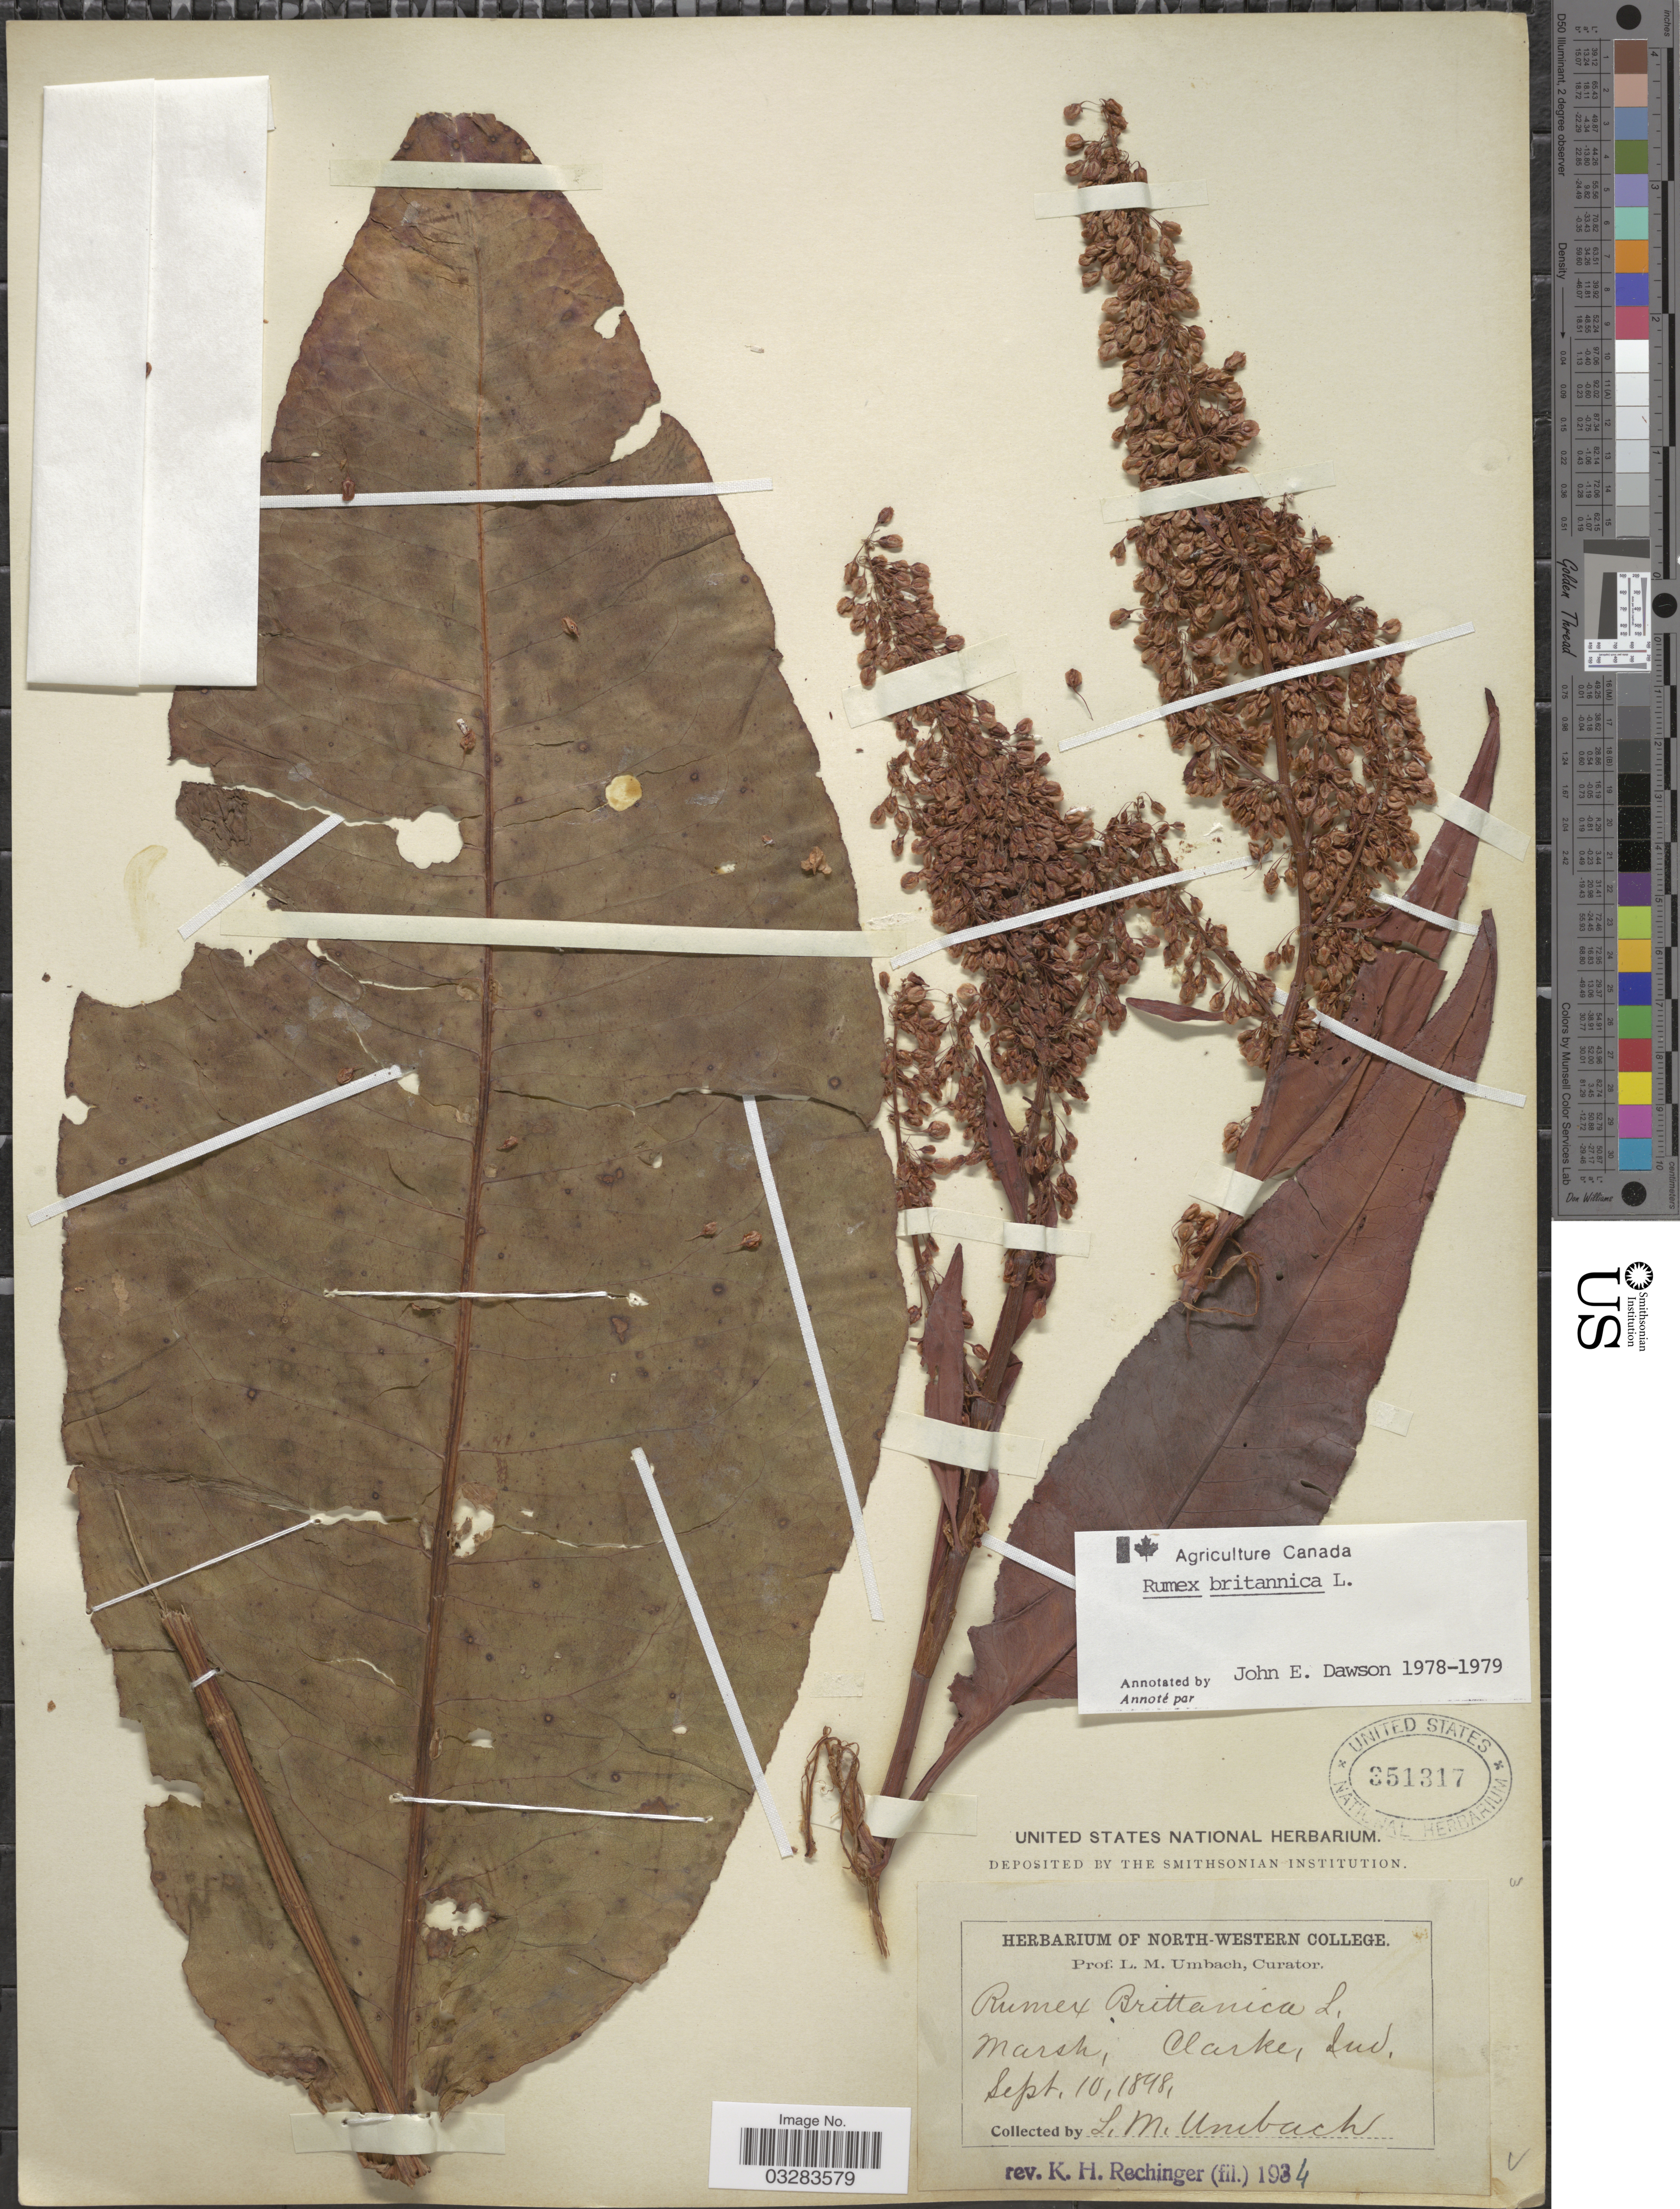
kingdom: Plantae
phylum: Tracheophyta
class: Magnoliopsida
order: Caryophyllales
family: Polygonaceae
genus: Rumex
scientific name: Rumex britannica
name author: L.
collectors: L. M. Umbach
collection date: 1898-09-10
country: United States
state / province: Indiana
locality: Clarke.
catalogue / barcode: US 351317